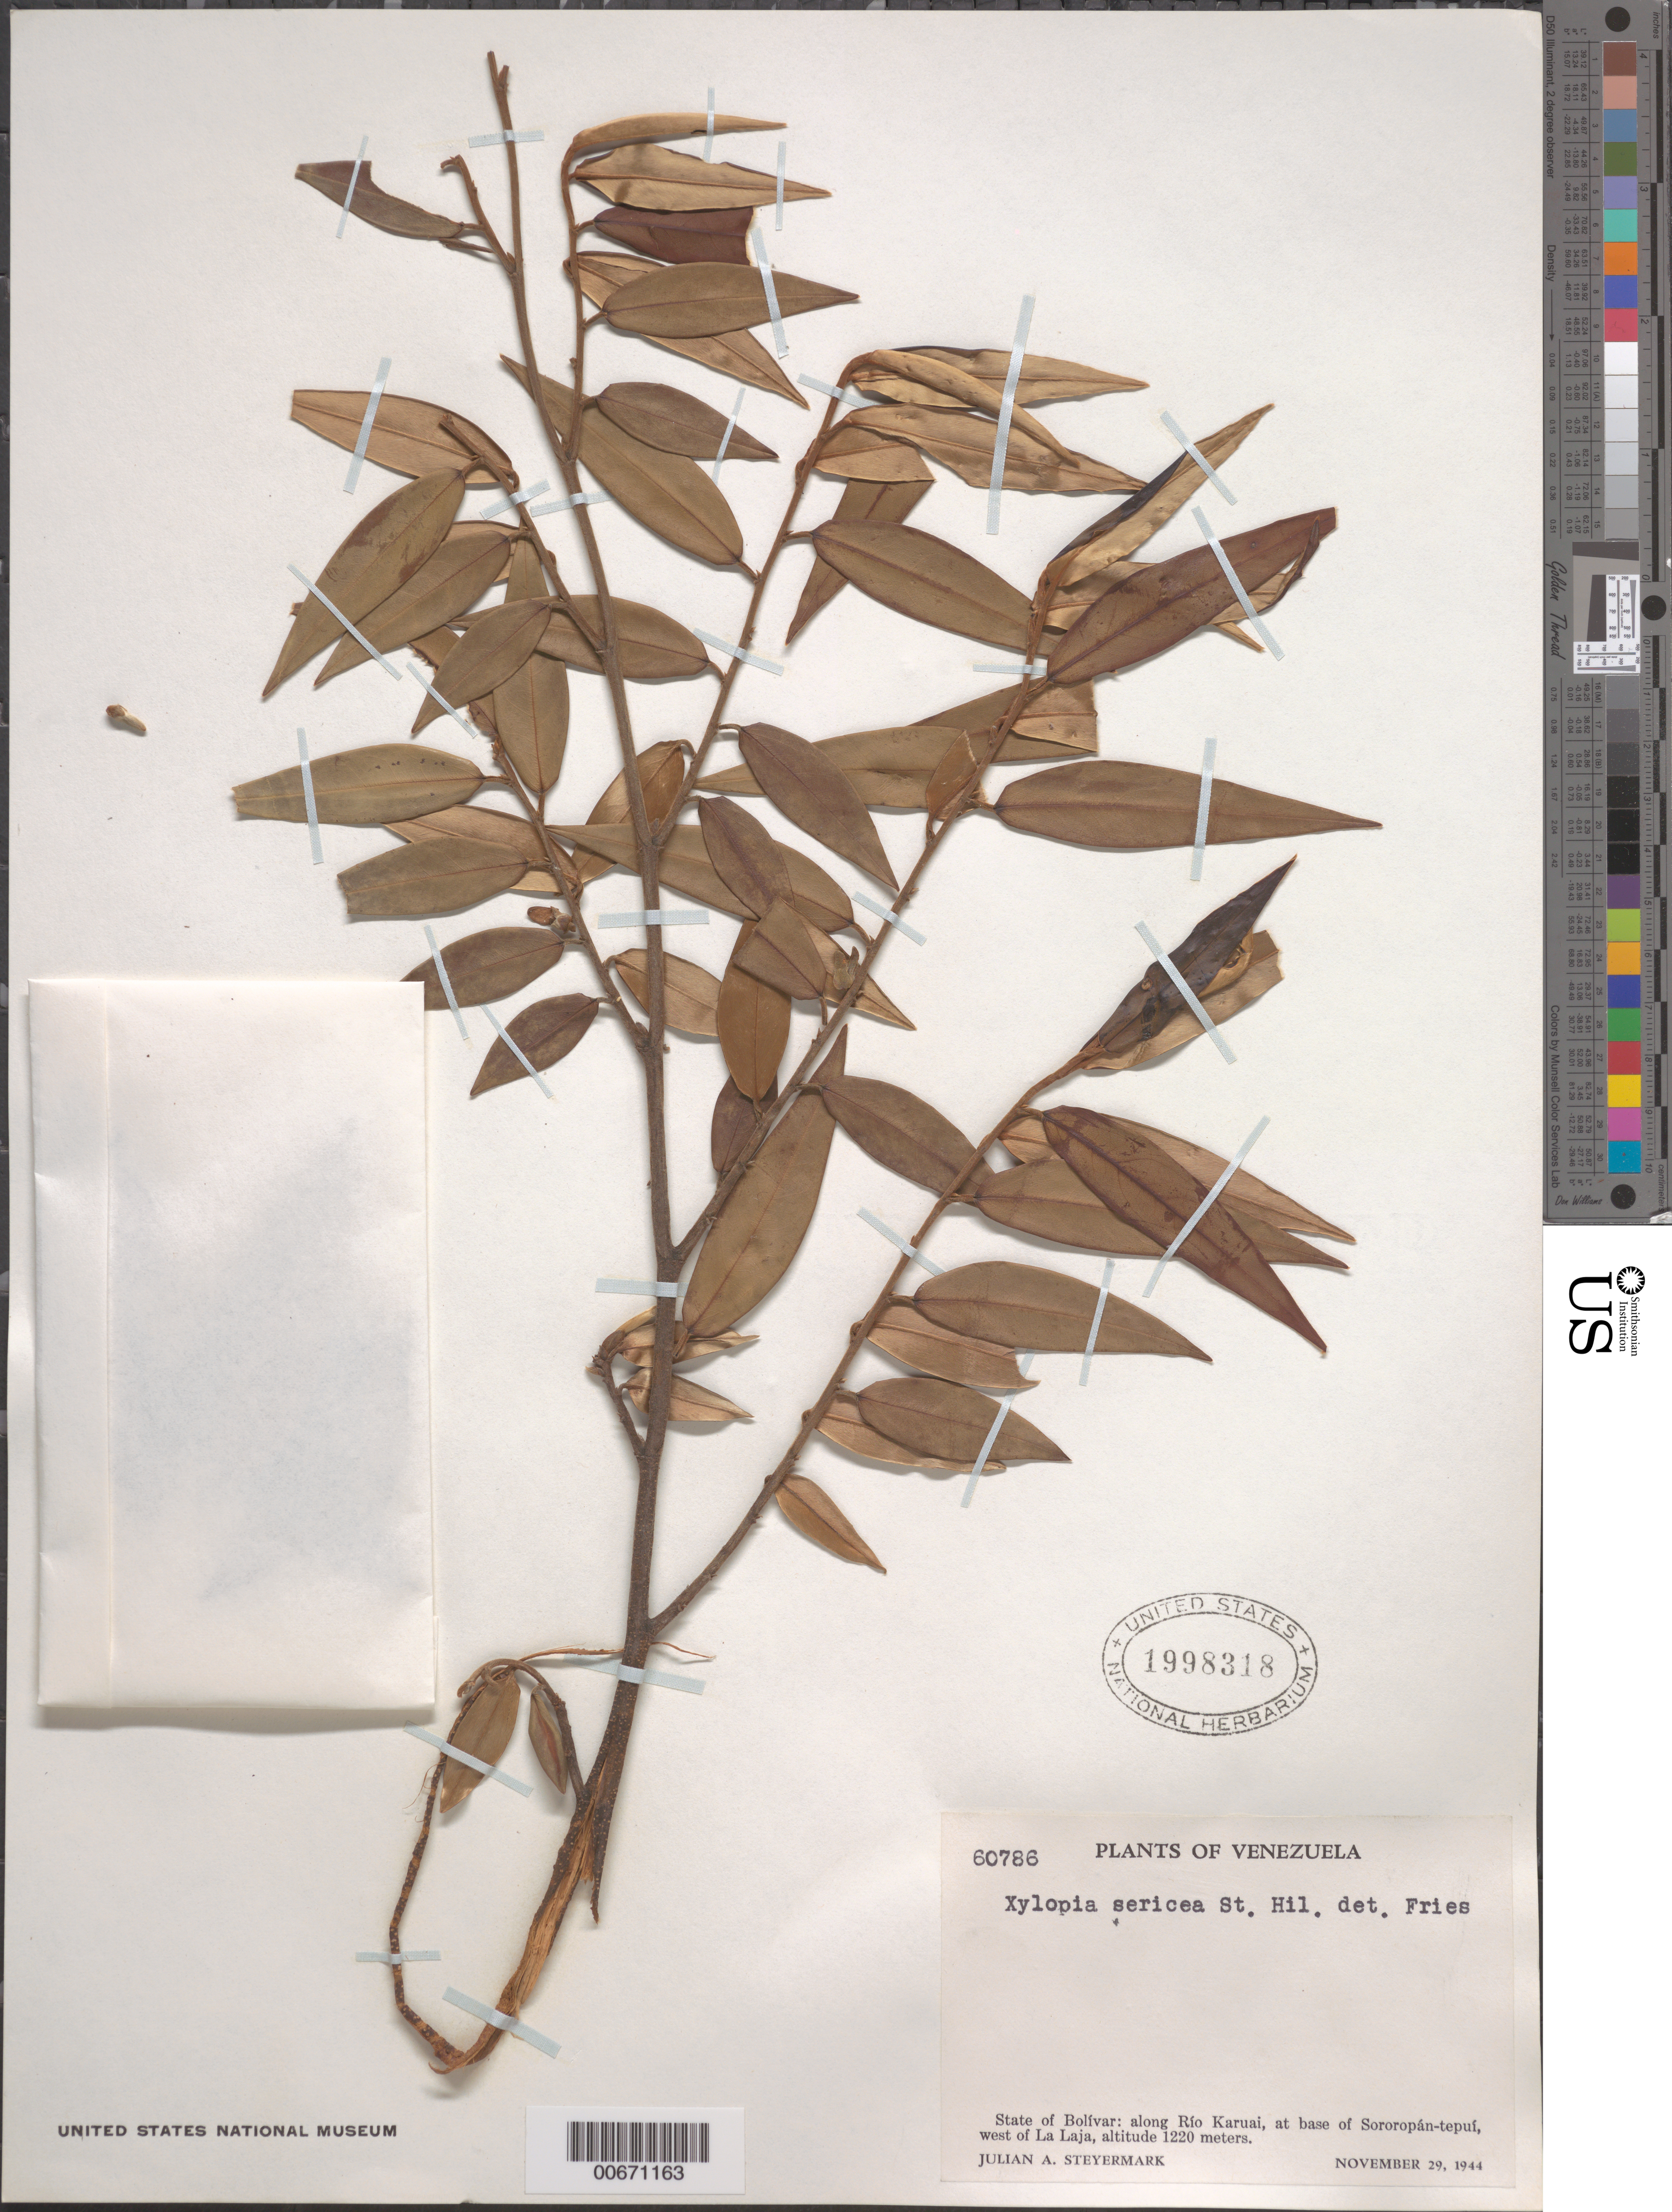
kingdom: Plantae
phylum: Tracheophyta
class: Magnoliopsida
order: Magnoliales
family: Annonaceae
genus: Xylopia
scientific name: Xylopia sericea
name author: A. St.-Hil.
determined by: Fries, R. E.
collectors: J. Steyermark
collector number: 60786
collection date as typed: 29-Nov-44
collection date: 1944-11-29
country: Venezuela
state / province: Bolívar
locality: Río Karuai, base of Sororopán-tepuí, W of La Laja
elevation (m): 1220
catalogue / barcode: US 1998318